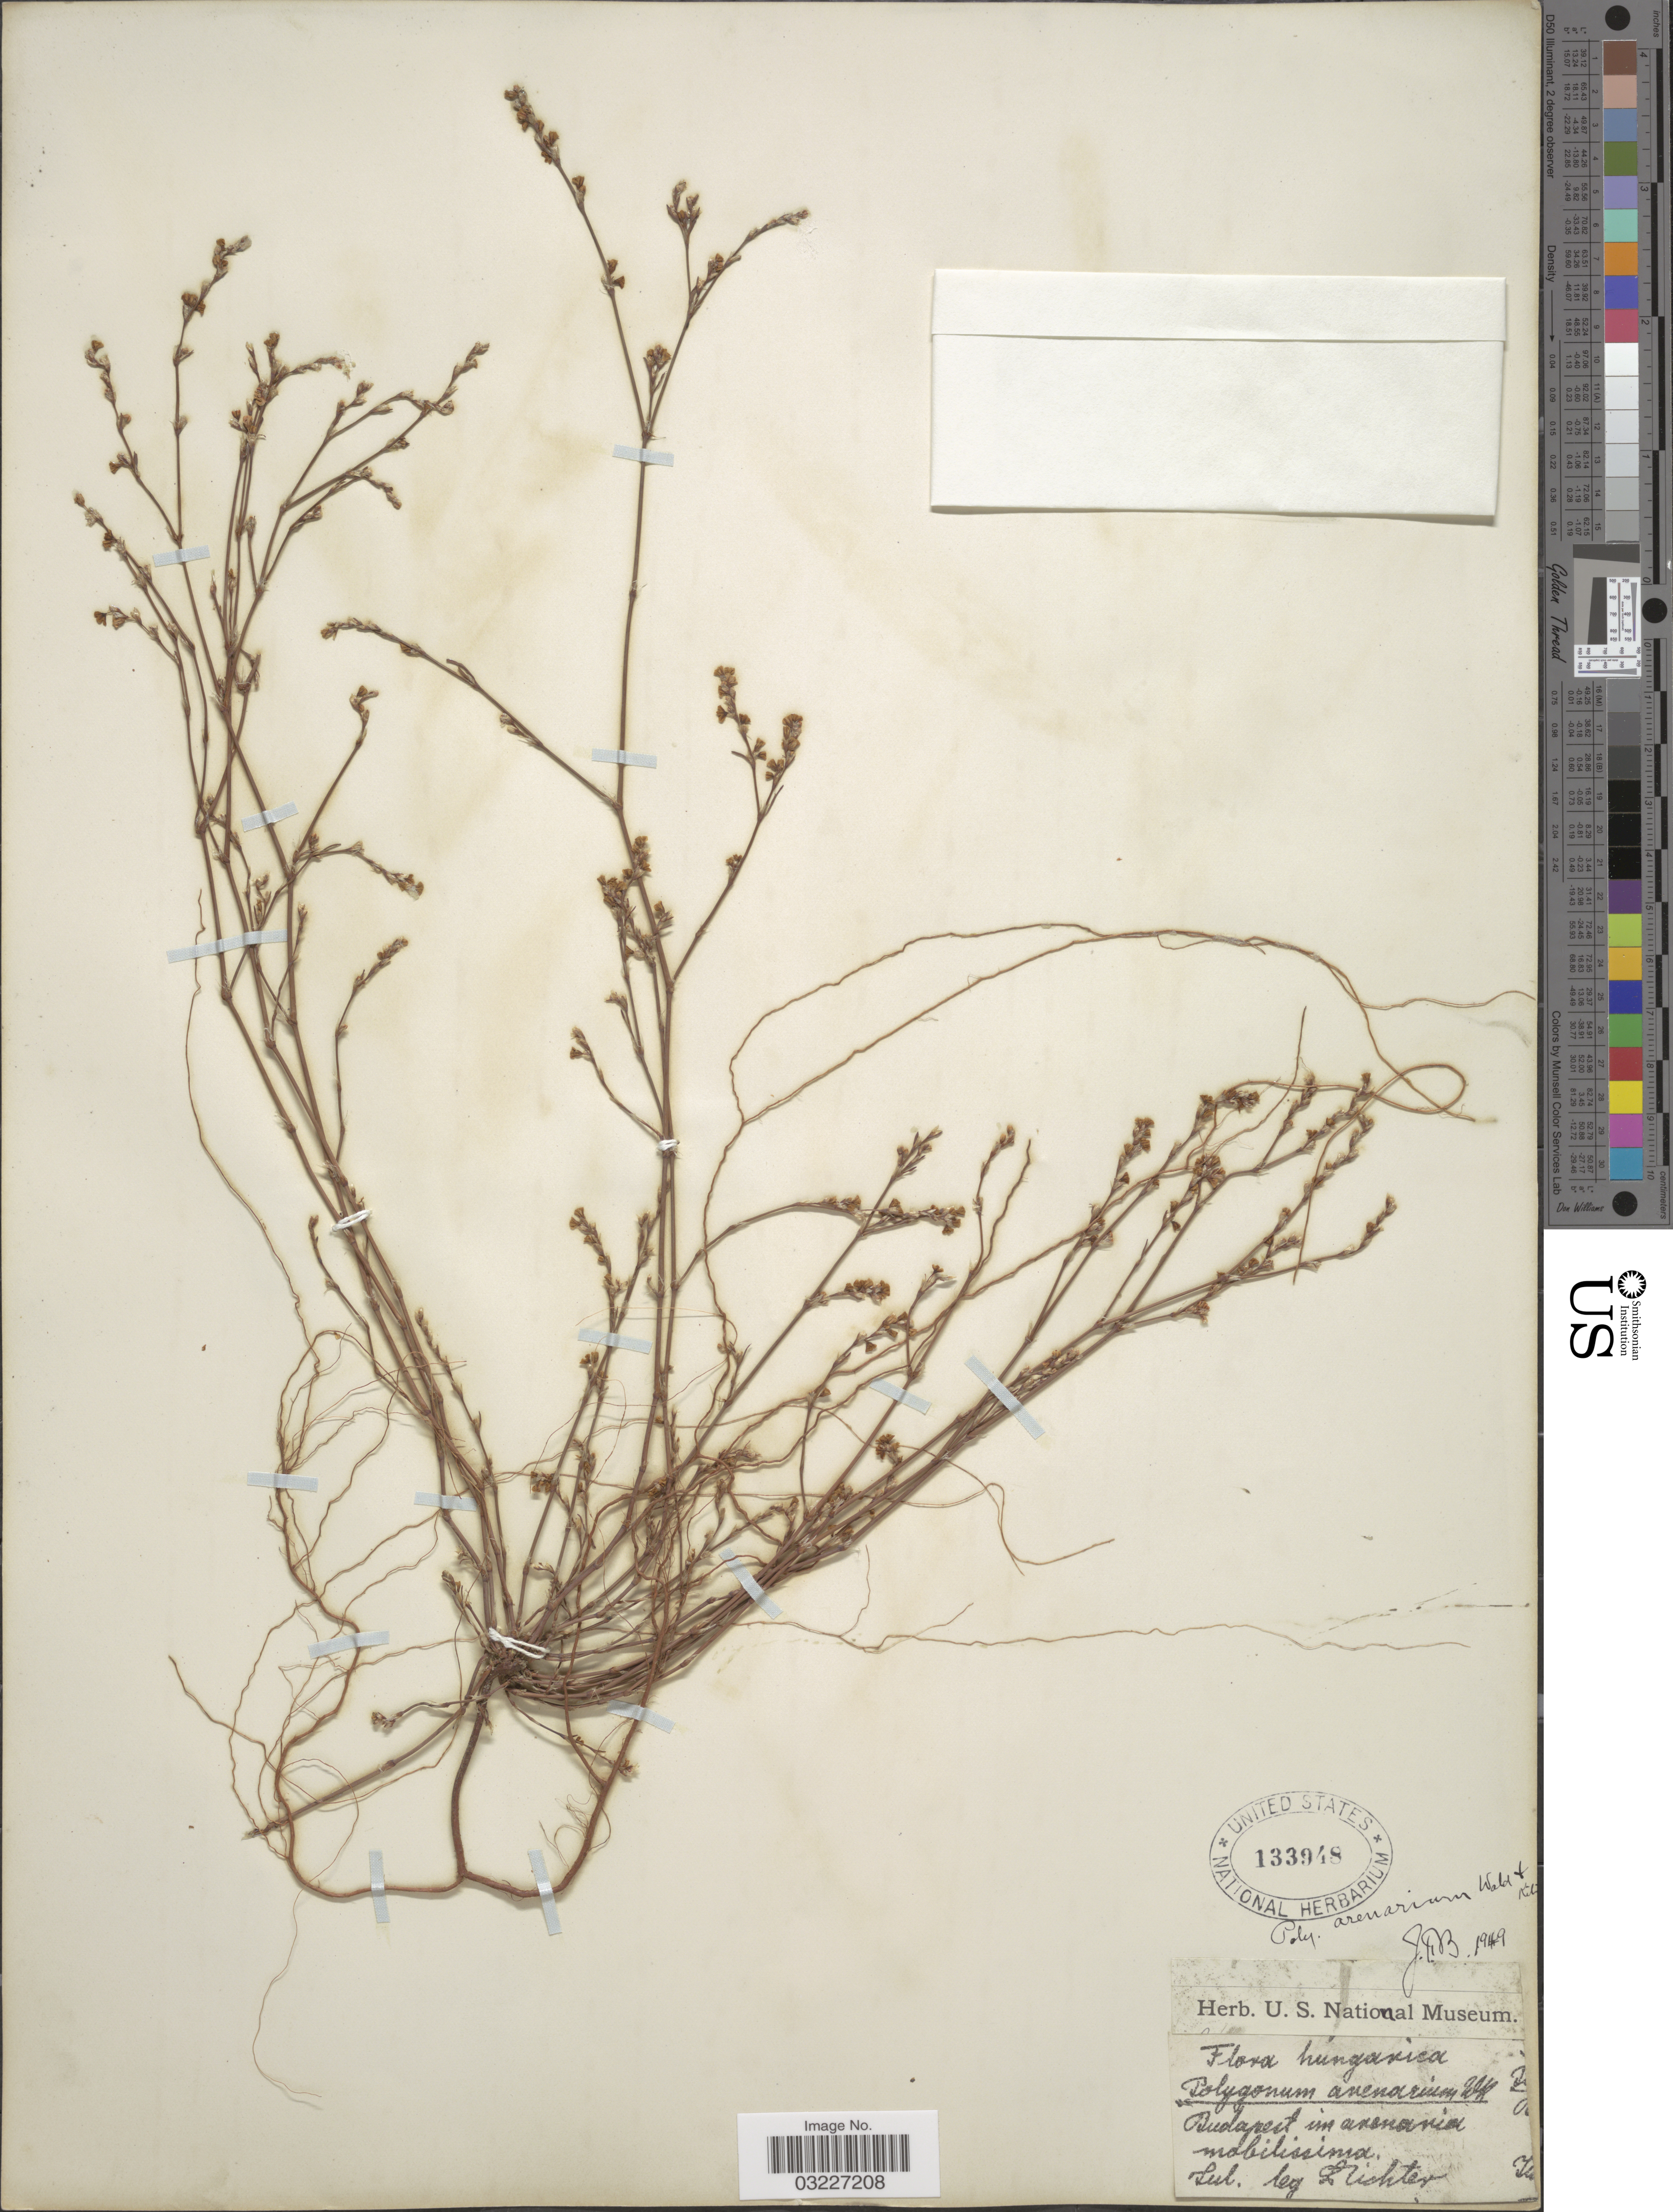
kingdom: Plantae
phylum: Tracheophyta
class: Magnoliopsida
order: Caryophyllales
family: Polygonaceae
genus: Polygonum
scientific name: Polygonum arenarium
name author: Waldst. & Kit.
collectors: L. Richter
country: Hungary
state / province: Budapest, Capital District of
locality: Budapest.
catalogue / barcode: US 133948